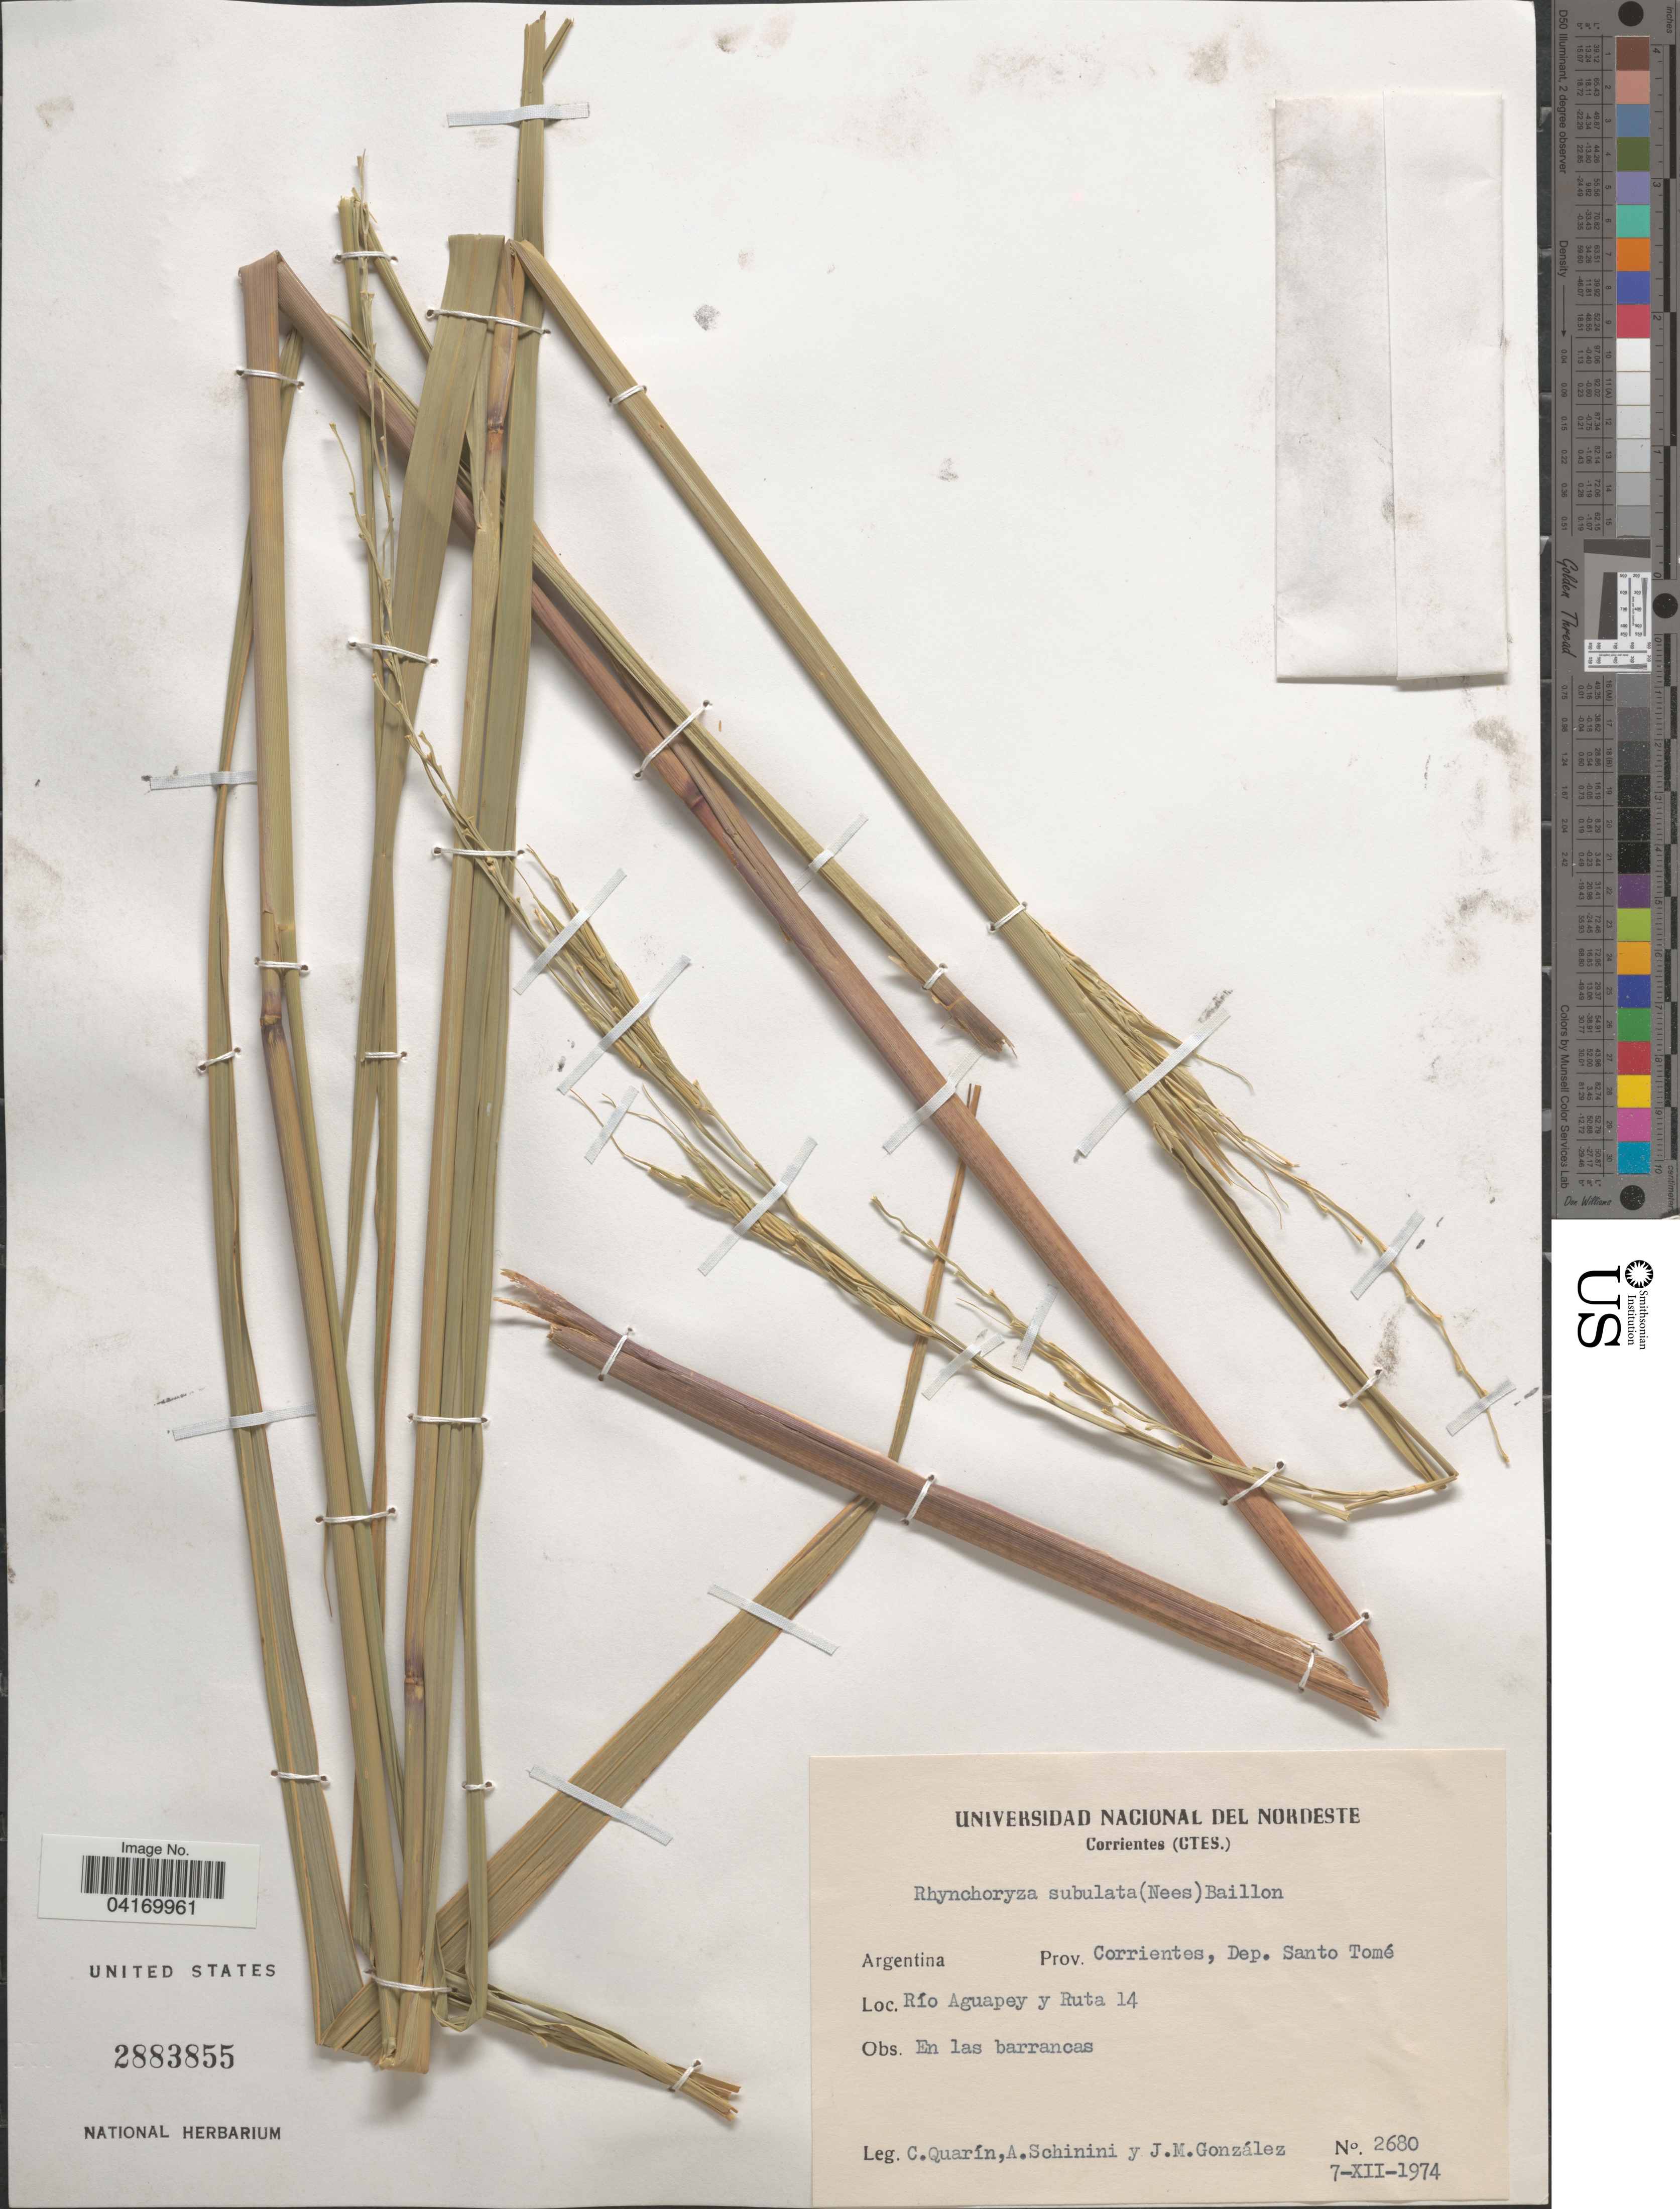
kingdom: Plantae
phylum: Tracheophyta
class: Liliopsida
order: Poales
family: Poaceae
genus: Rhynchoryza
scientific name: Rhynchoryza subulata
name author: (Nees) Baill.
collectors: C. Quarín, A. Schinini & J. M. Gonzalez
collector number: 2680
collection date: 1974-12-07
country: Argentina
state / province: Corrientes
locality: Dep. Santo Tomé. Río Aguapey y Ruta 14.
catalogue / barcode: US 2883855